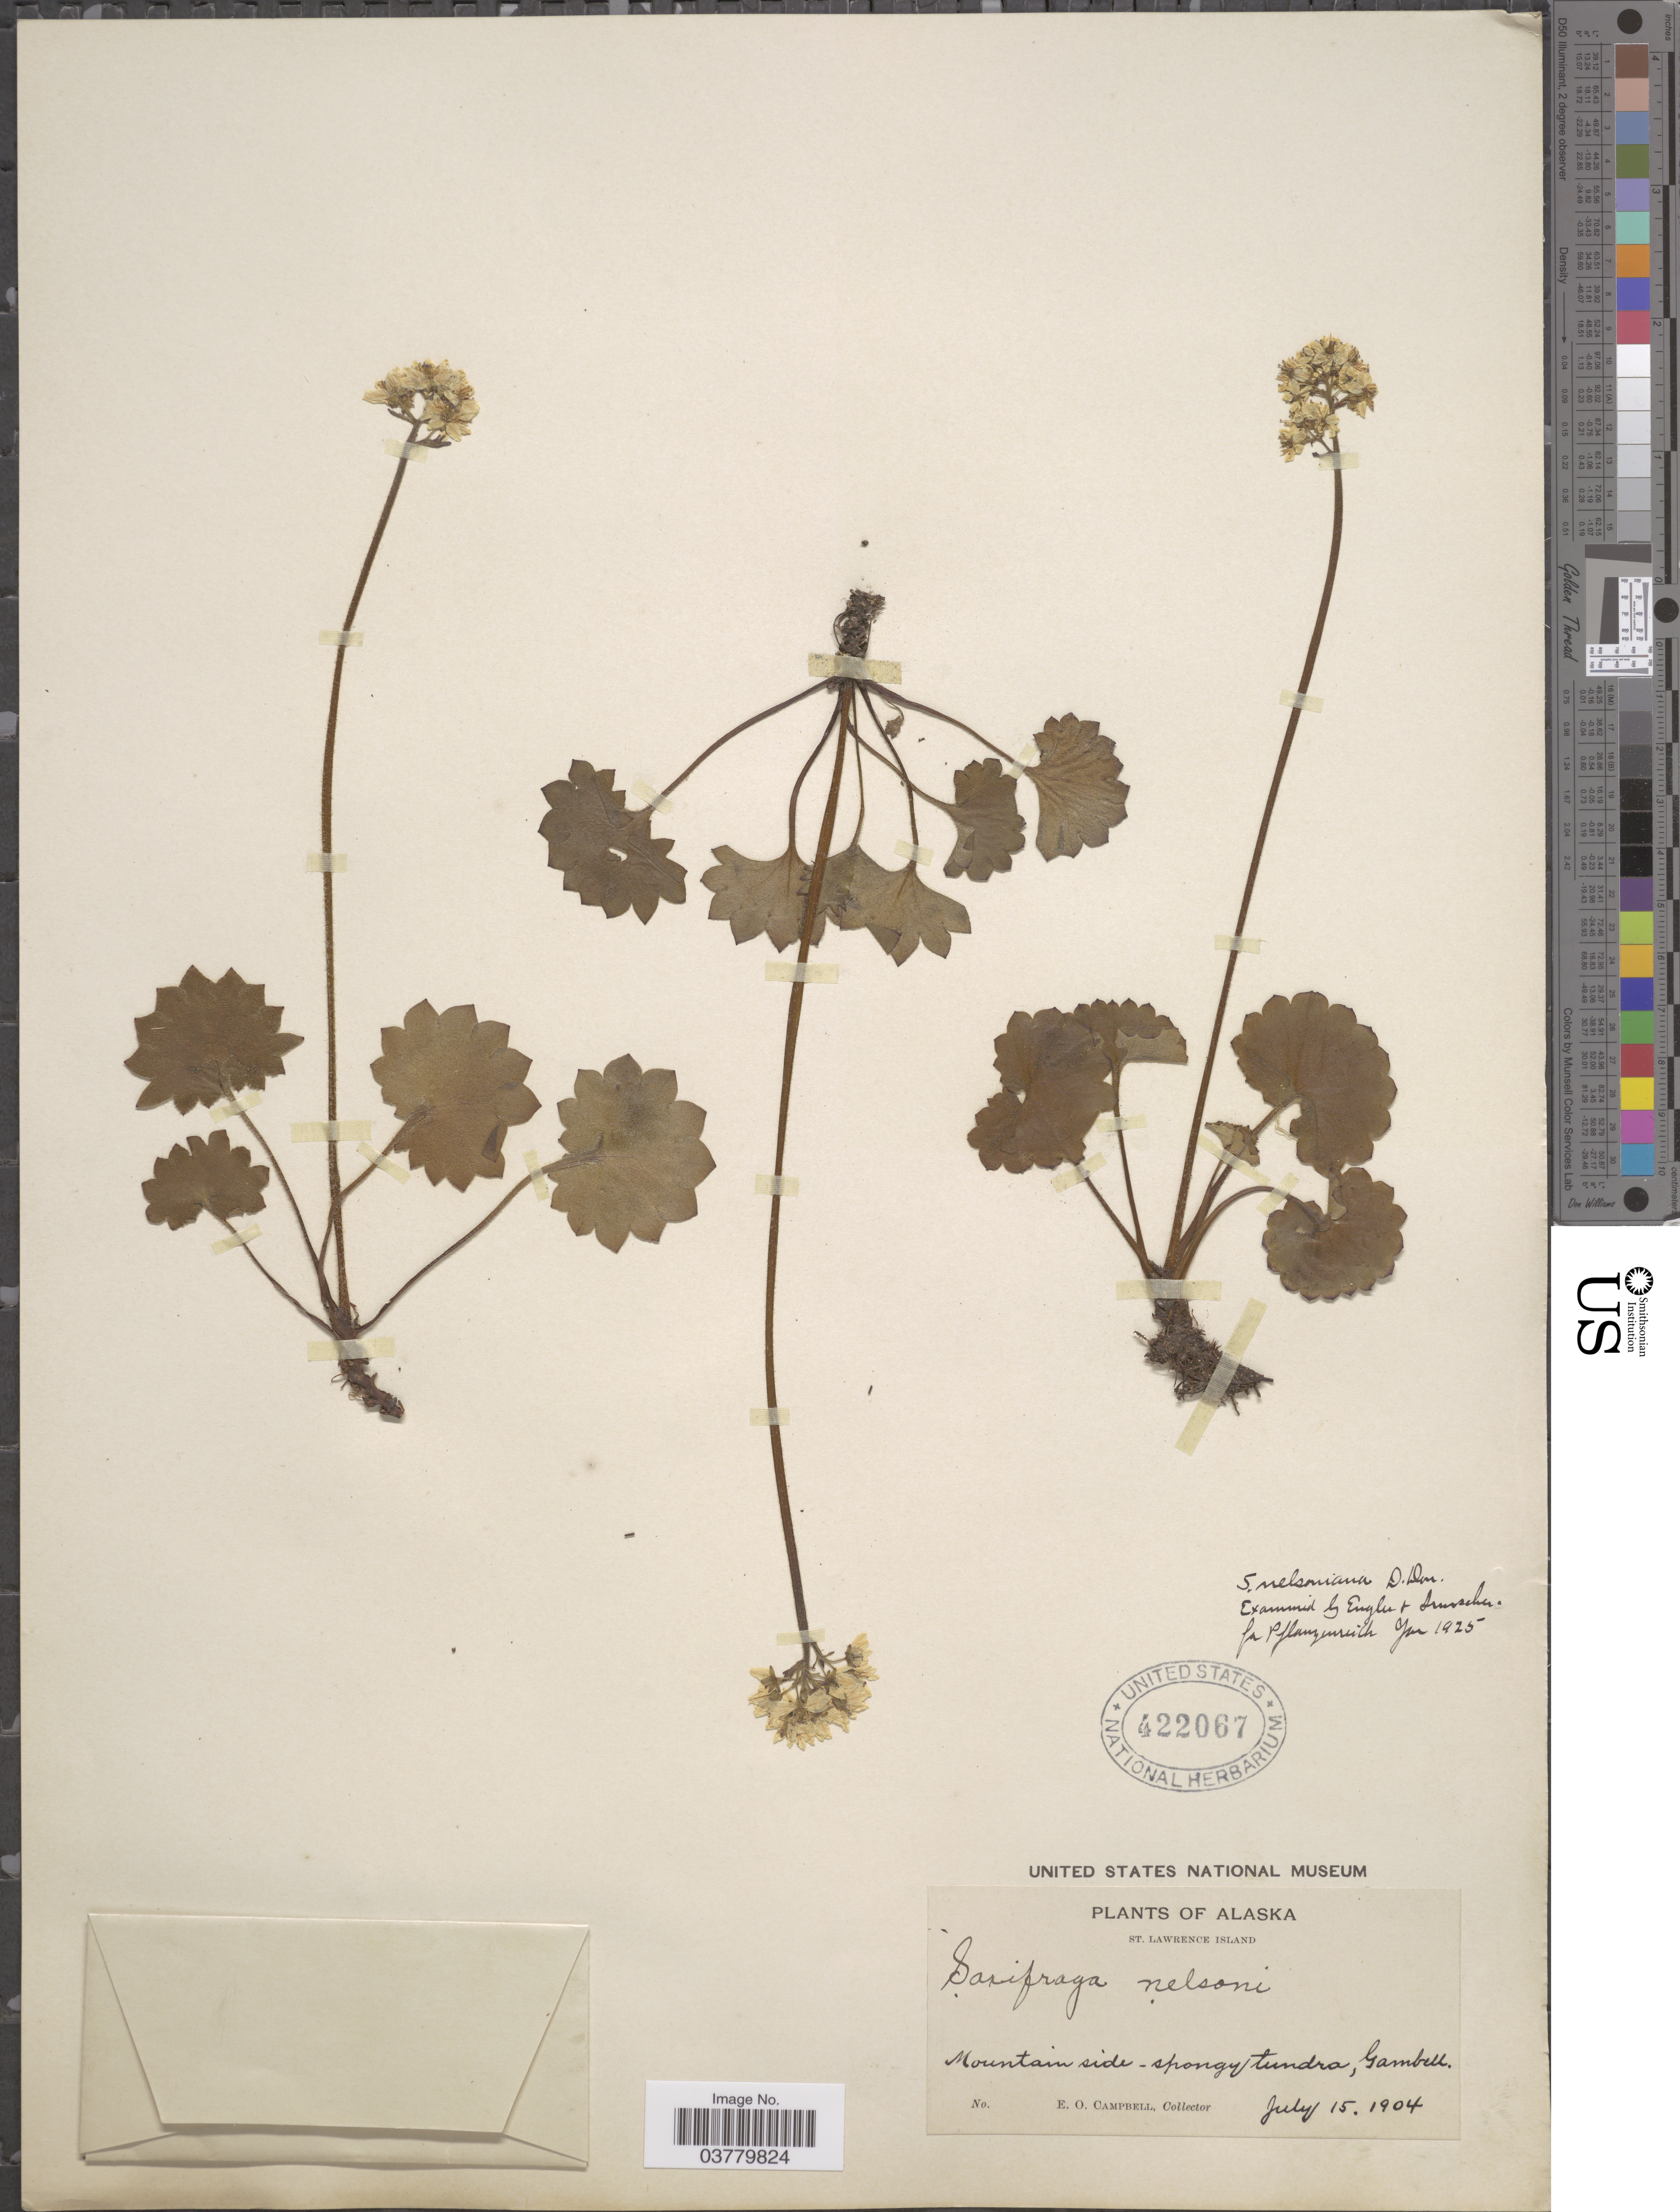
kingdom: Plantae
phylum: Tracheophyta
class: Magnoliopsida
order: Saxifragales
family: Saxifragaceae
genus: Micranthes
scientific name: Micranthes nelsoniana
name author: (D. Don) Small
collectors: E. Campbell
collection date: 1904-07-15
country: United States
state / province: Alaska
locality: St. Lawrence Island. Mountain side - spongy tundra, Gambell.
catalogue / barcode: US 422067